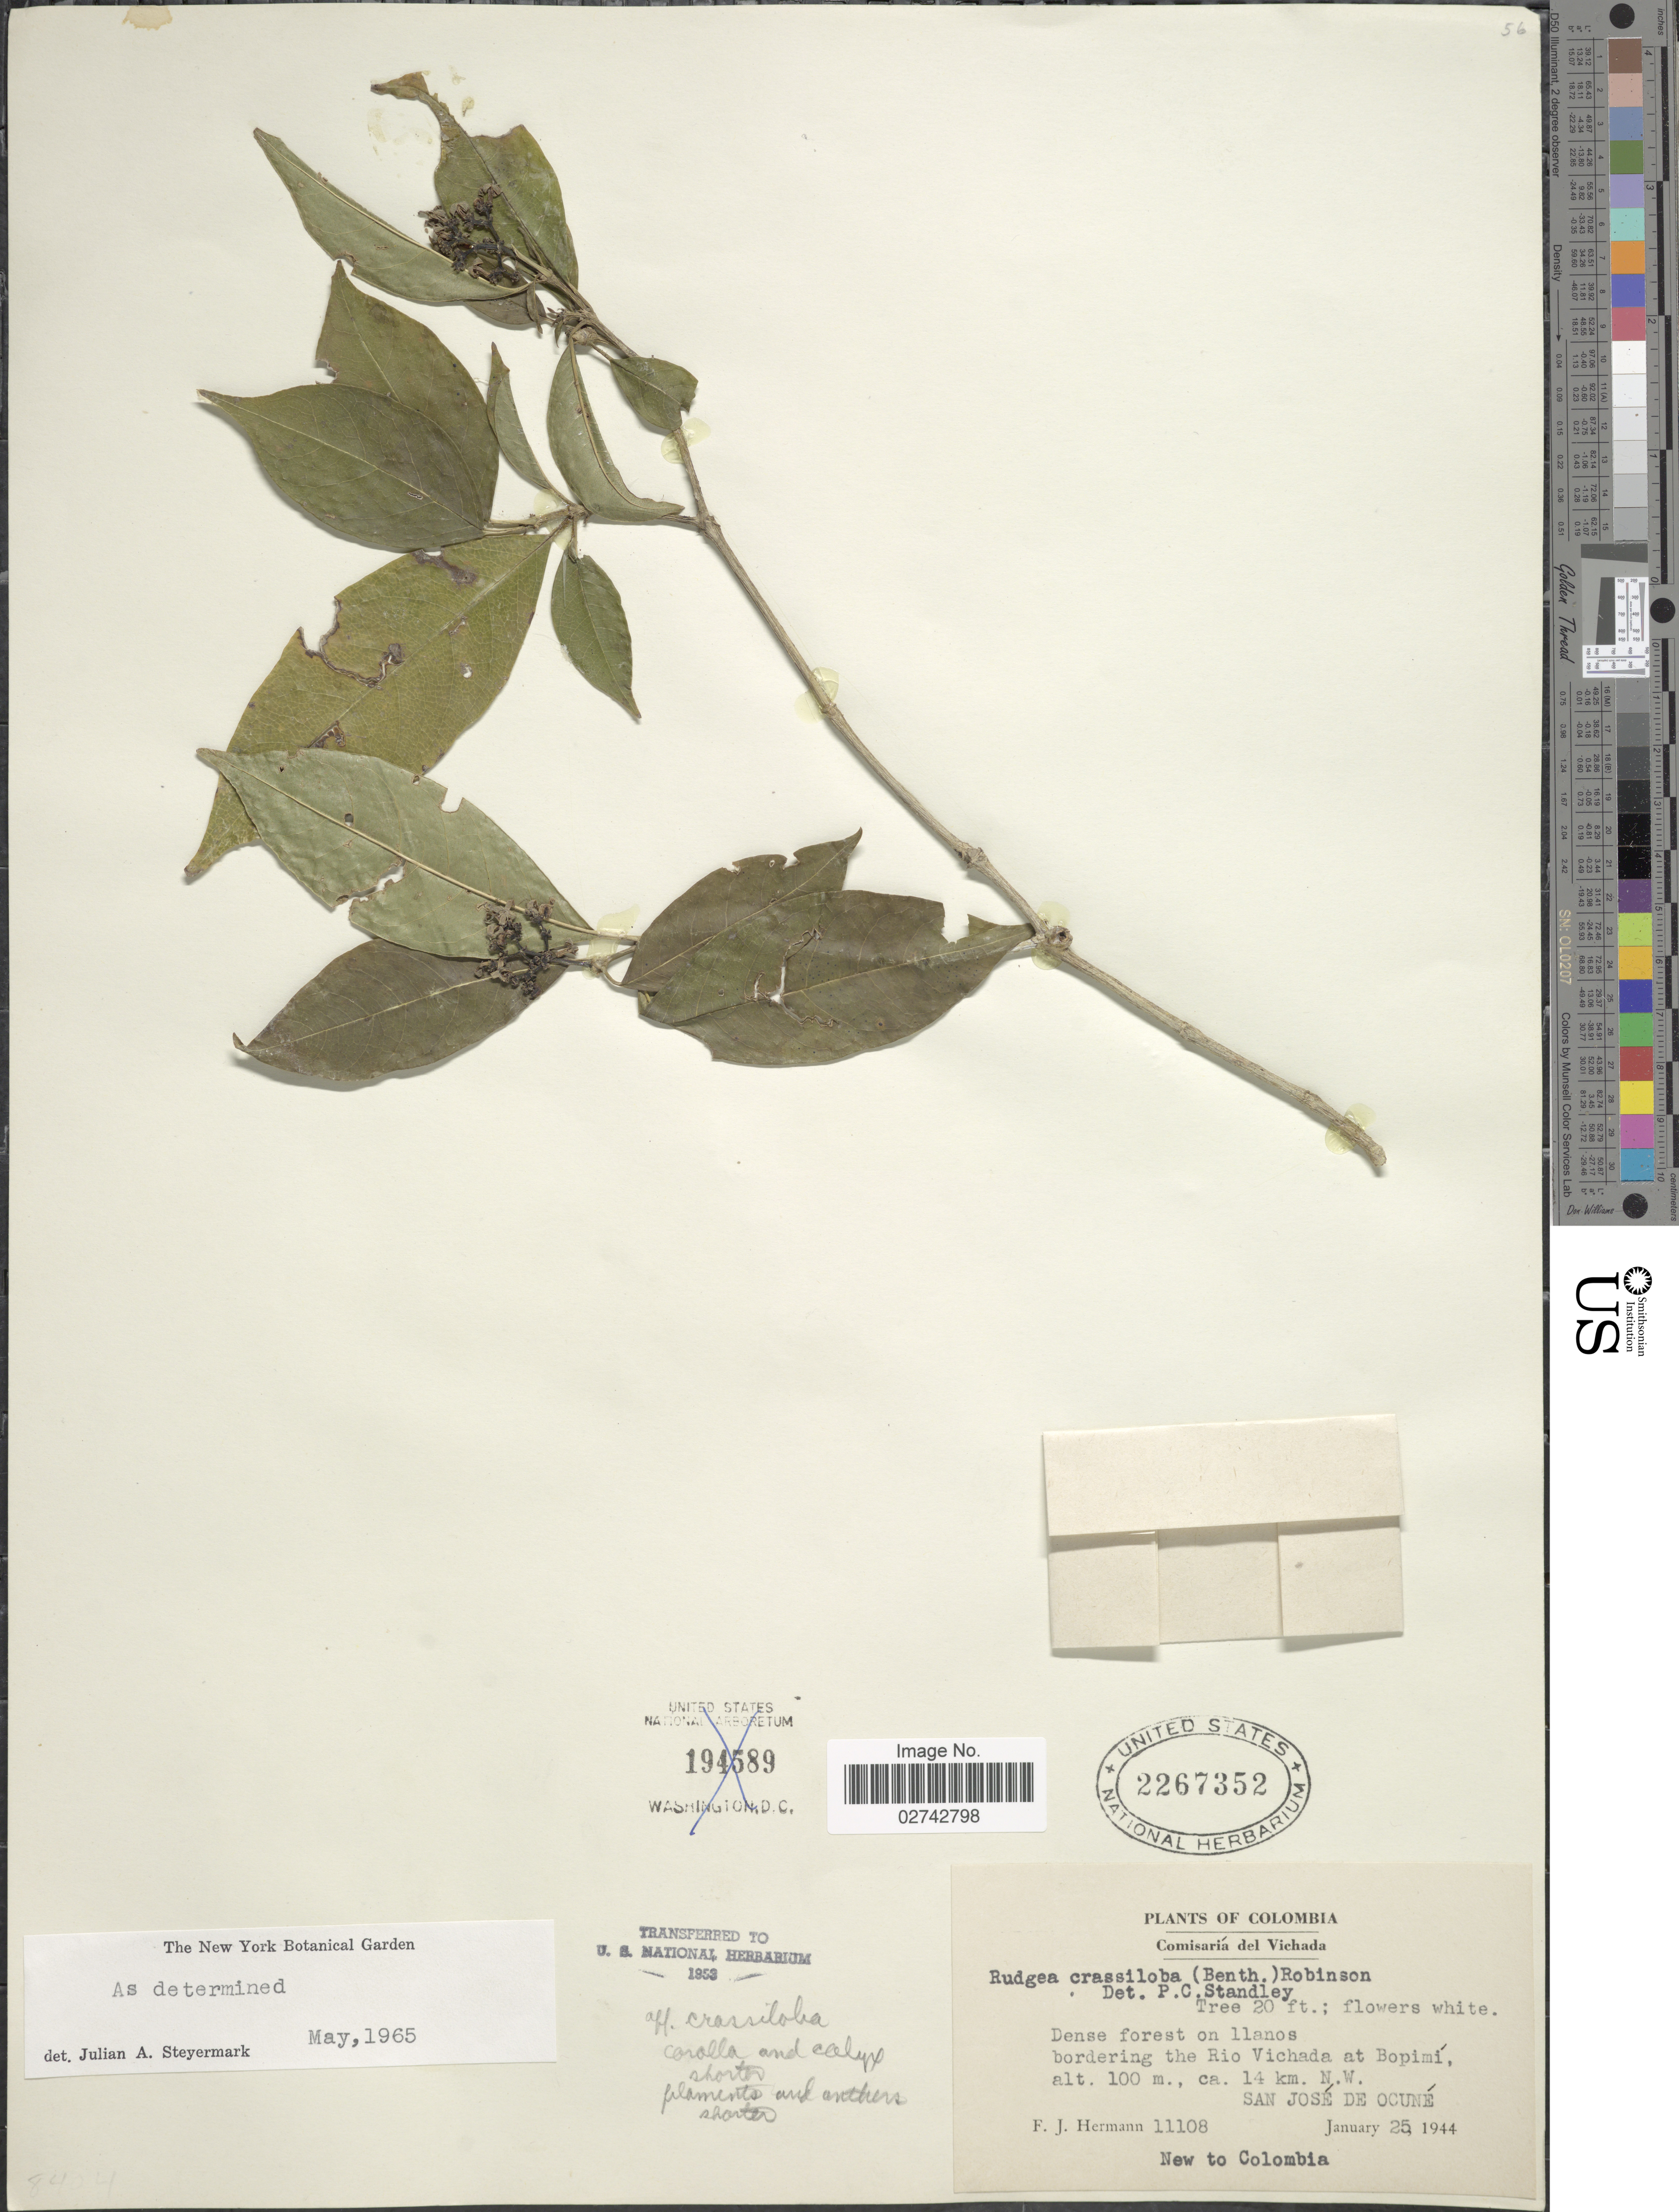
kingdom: Plantae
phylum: Tracheophyta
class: Magnoliopsida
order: Gentianales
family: Rubiaceae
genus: Rudgea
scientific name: Rudgea crassiloba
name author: (Benth.) B.L. Rob.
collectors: F. J. Hermann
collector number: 11108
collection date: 1944-01-25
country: Colombia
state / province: Vichada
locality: Bordering the Rio Vichada at Bopimi, ca 14 km N.W. San Jose de Ocune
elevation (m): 100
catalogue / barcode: US 2267352